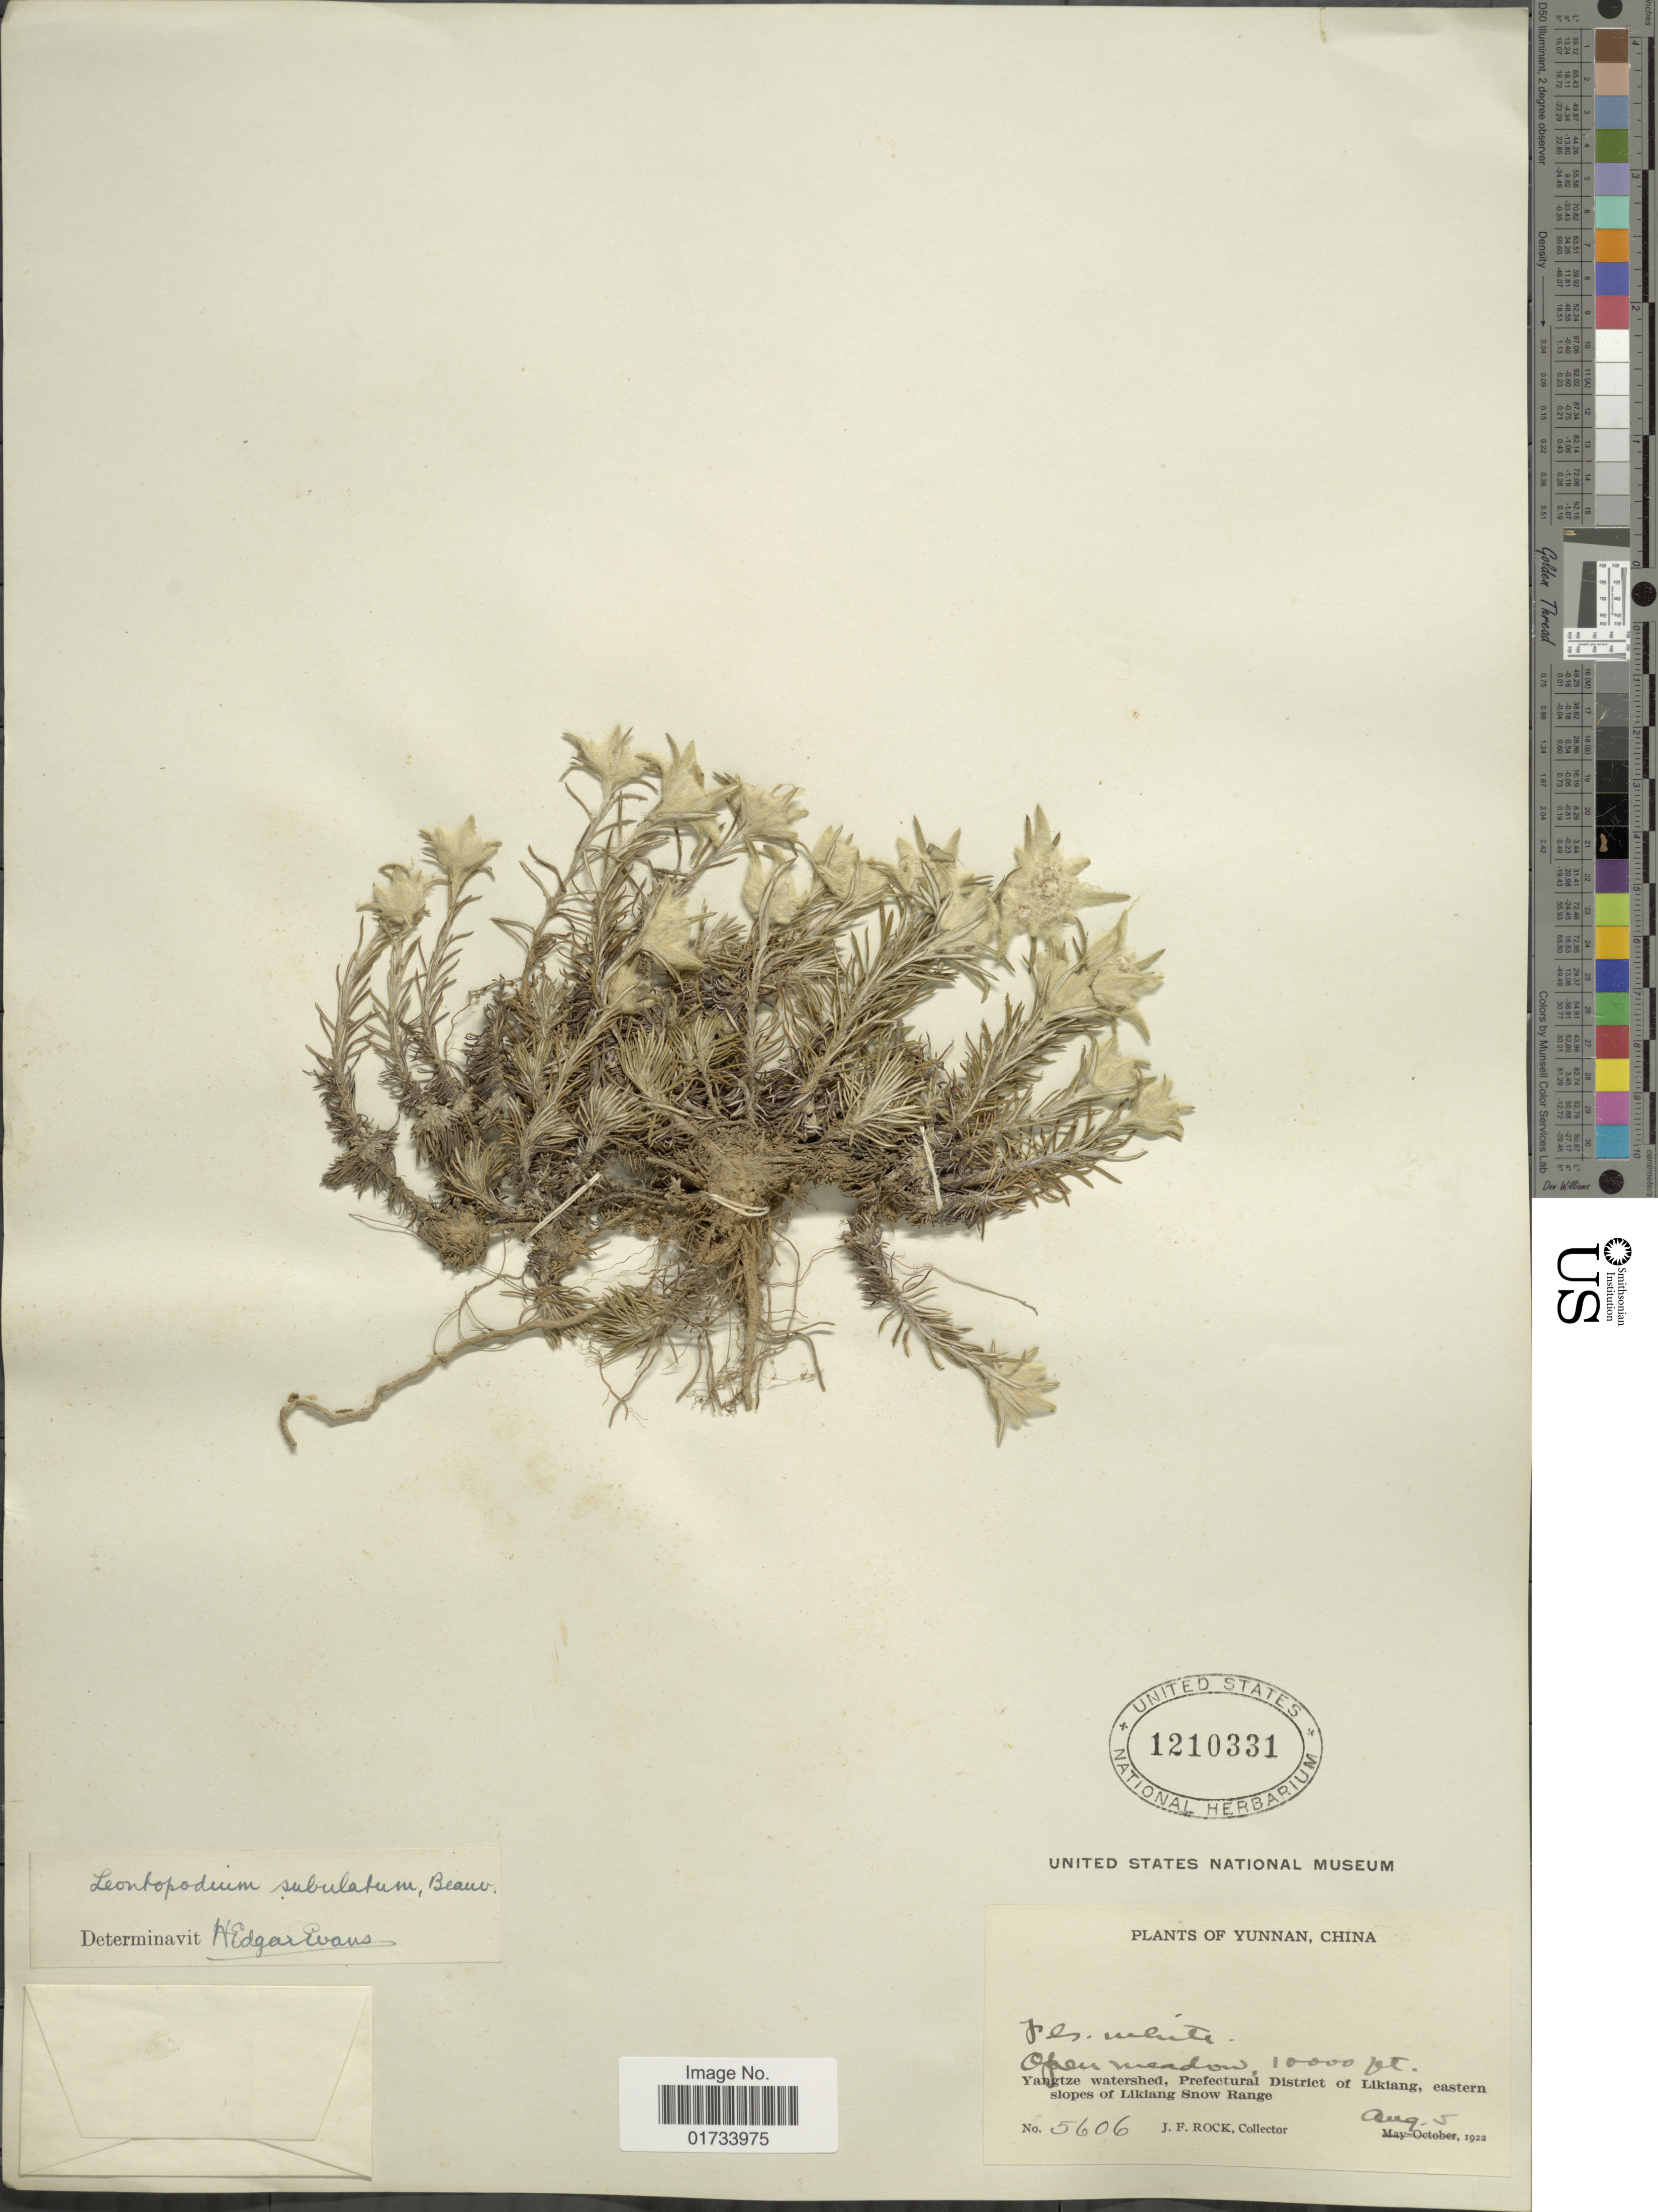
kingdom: Plantae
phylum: Tracheophyta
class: Magnoliopsida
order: Asterales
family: Asteraceae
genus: Leontopodium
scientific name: Leontopodium subulatum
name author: (Franch.) Beauverd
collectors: J. Rock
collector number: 5606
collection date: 1922-08-05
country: China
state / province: Yunnan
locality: Open meadow, Yangtze watershed, Prefectural District of Likiang, eastern slopes of Likiang Snow Range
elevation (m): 3048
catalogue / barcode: US 1210331